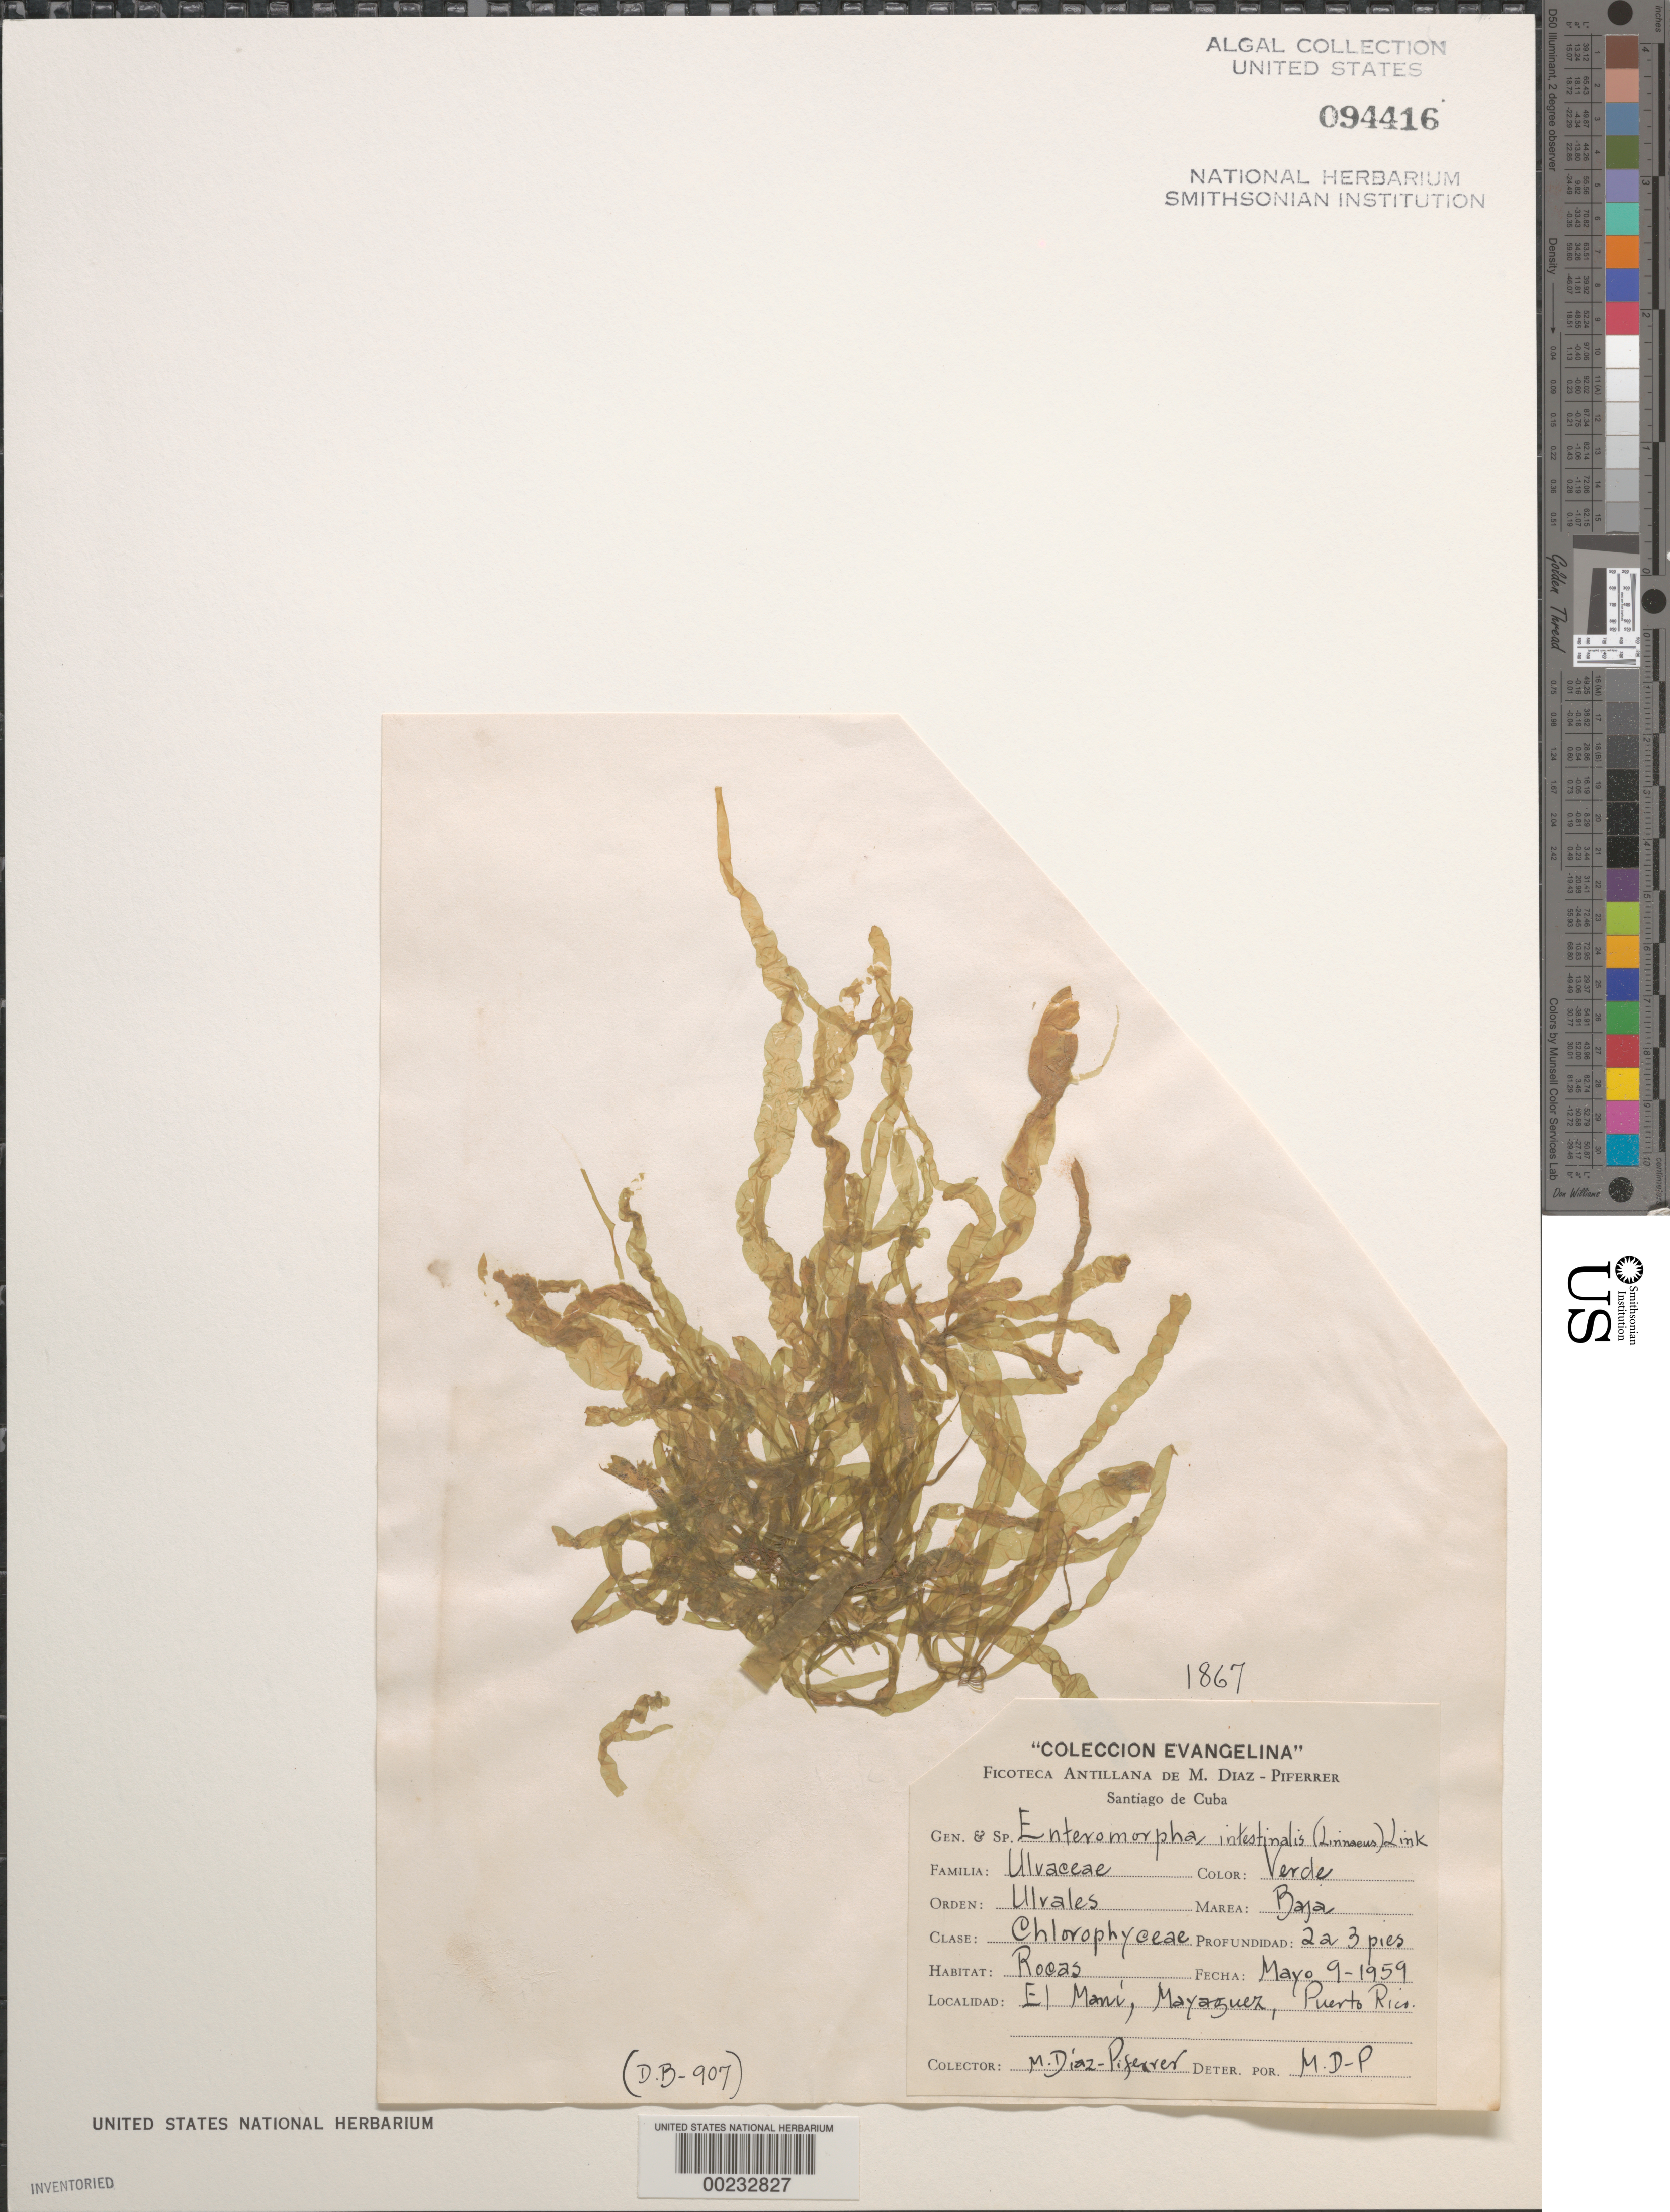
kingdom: Plantae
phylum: Chlorophyta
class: Ulvophyceae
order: Ulvales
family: Ulvaceae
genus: Ulva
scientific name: Ulva intestinalis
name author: L.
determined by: Algae name updating Project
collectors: M. Diaz-Piferrer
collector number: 1867 & DB-907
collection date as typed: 09 May 1959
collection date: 1959-05-09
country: Puerto Rico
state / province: Mayaguez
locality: El mani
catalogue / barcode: US 94416